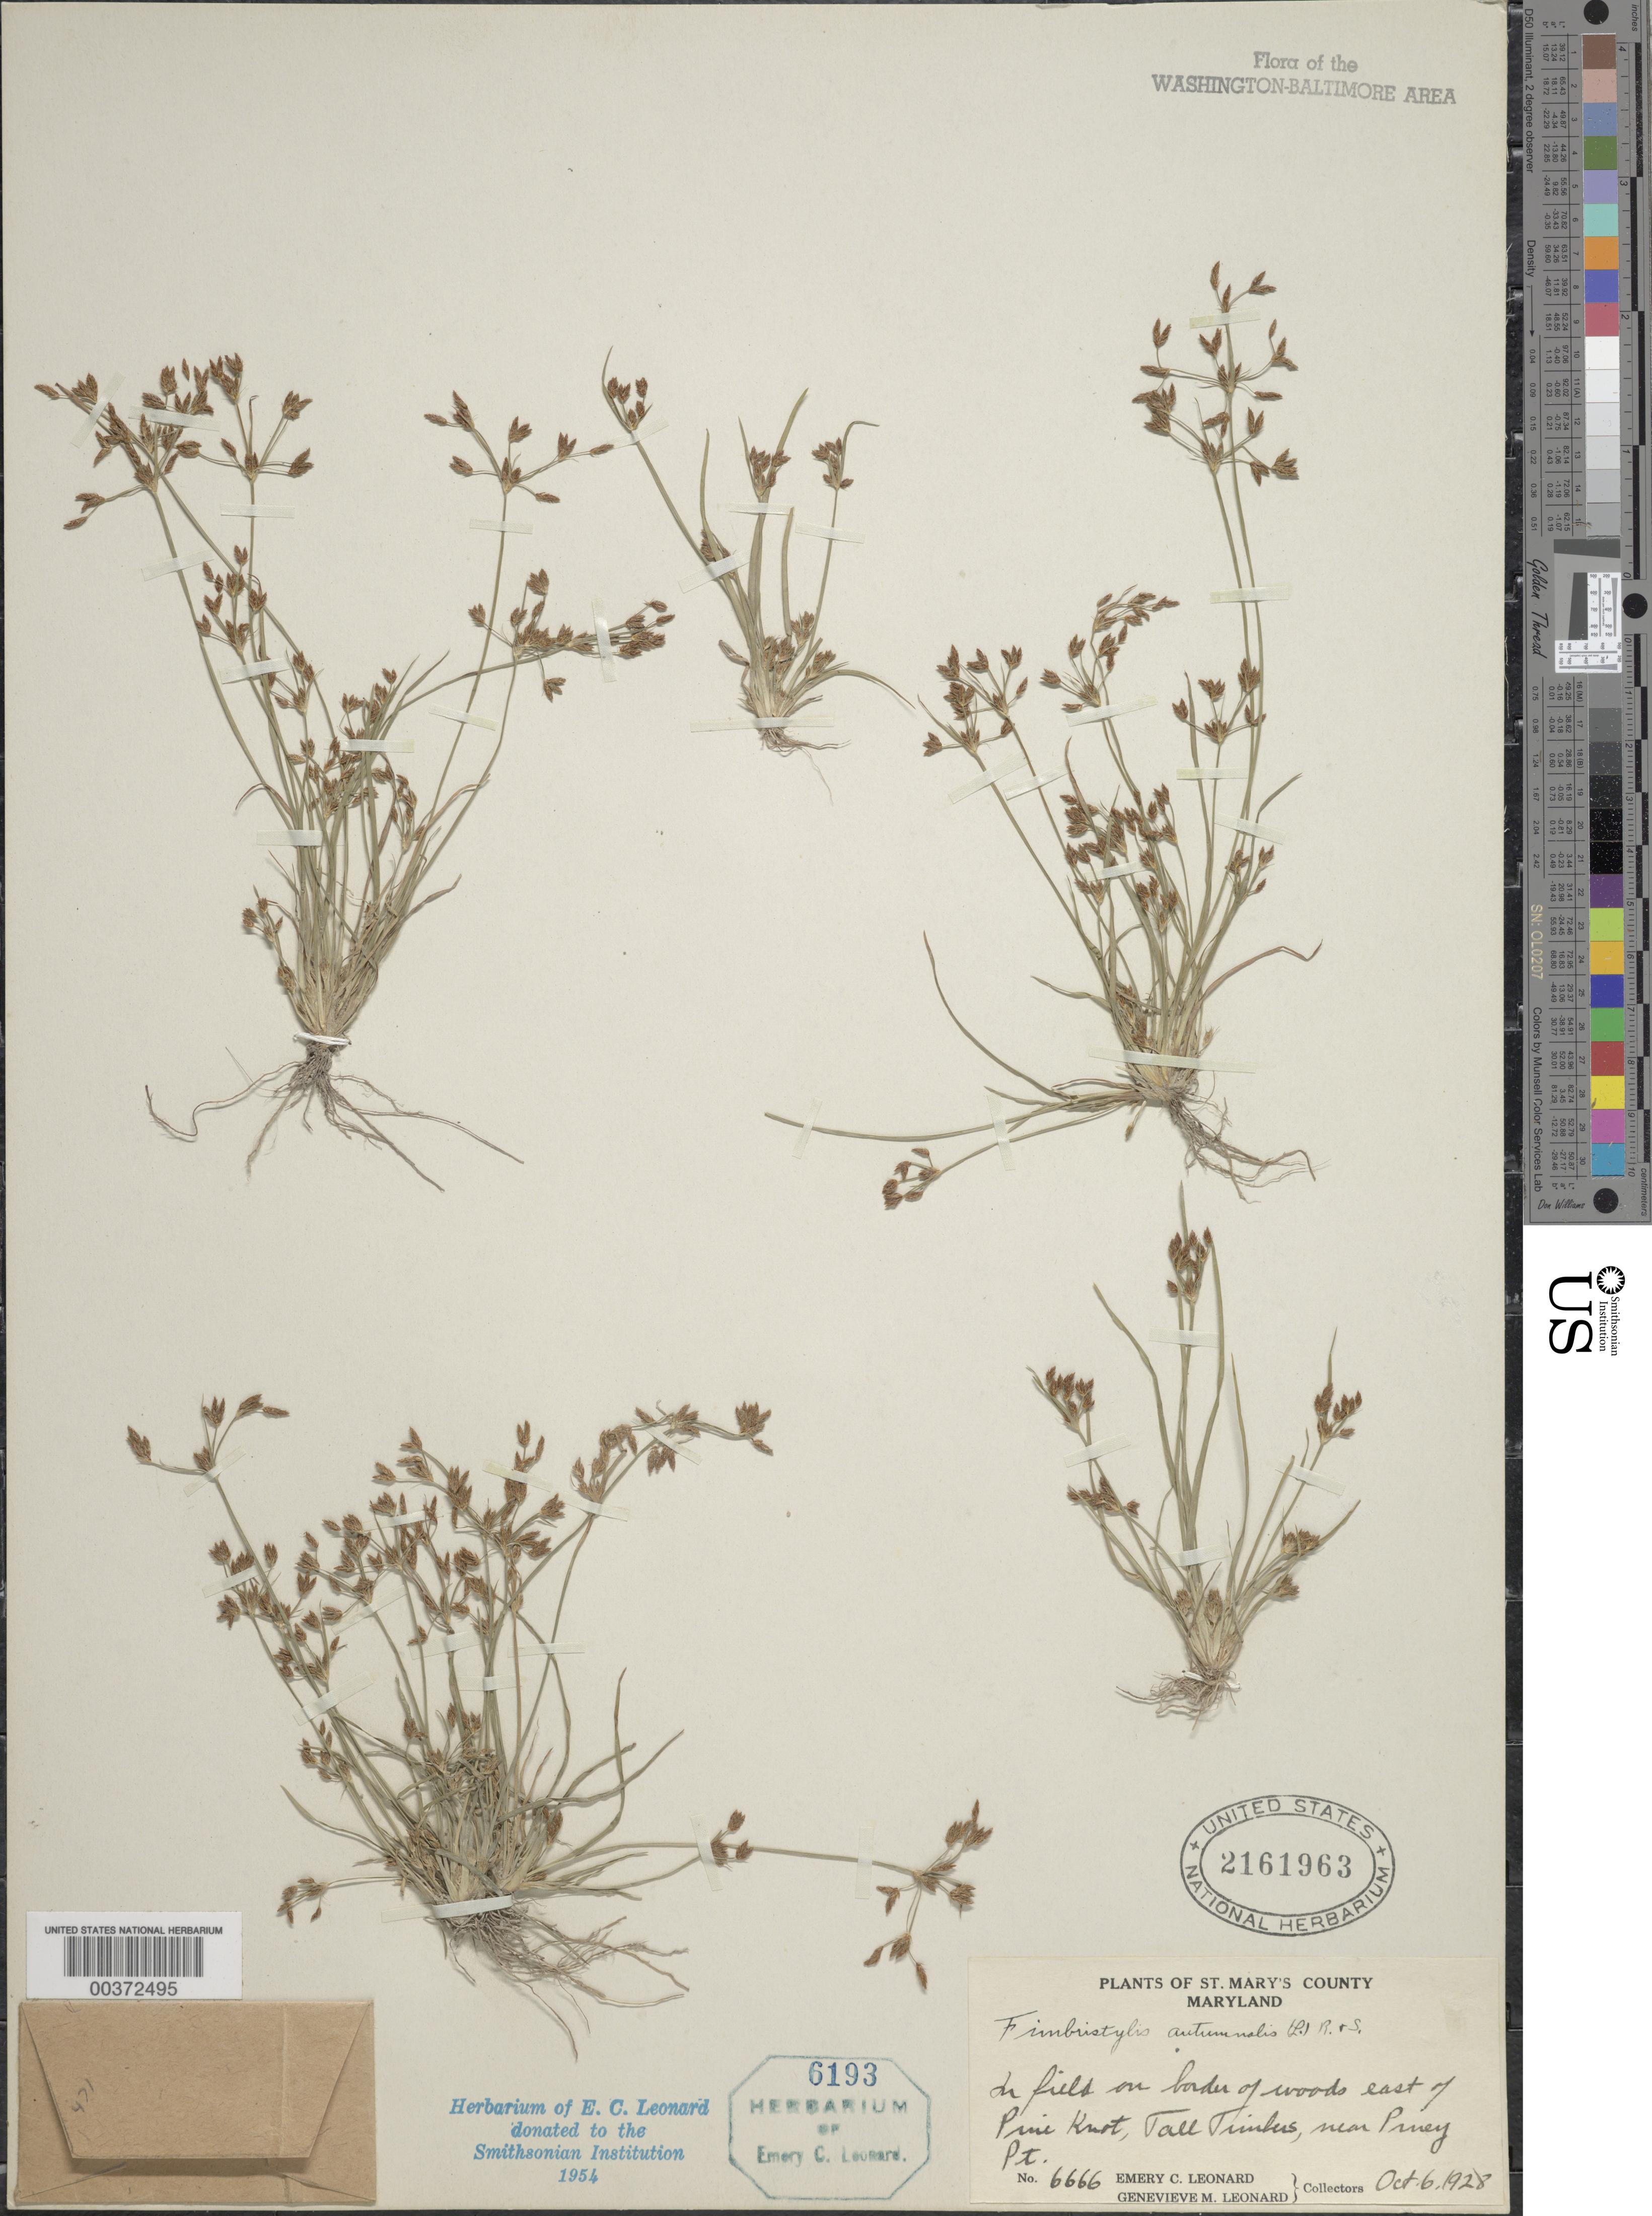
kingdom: Plantae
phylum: Tracheophyta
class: Liliopsida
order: Poales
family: Cyperaceae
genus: Fimbristylis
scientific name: Fimbristylis autumnalis (L.) Roem. & Schult.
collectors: E. C. Leonard & G. M. Leonard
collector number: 666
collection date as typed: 06 Oct 1928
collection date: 1928-10-06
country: United States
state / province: Maryland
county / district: St. Mary's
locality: East of Pine Knot, Tall Timbers, near Piney Point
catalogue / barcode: US 2161963